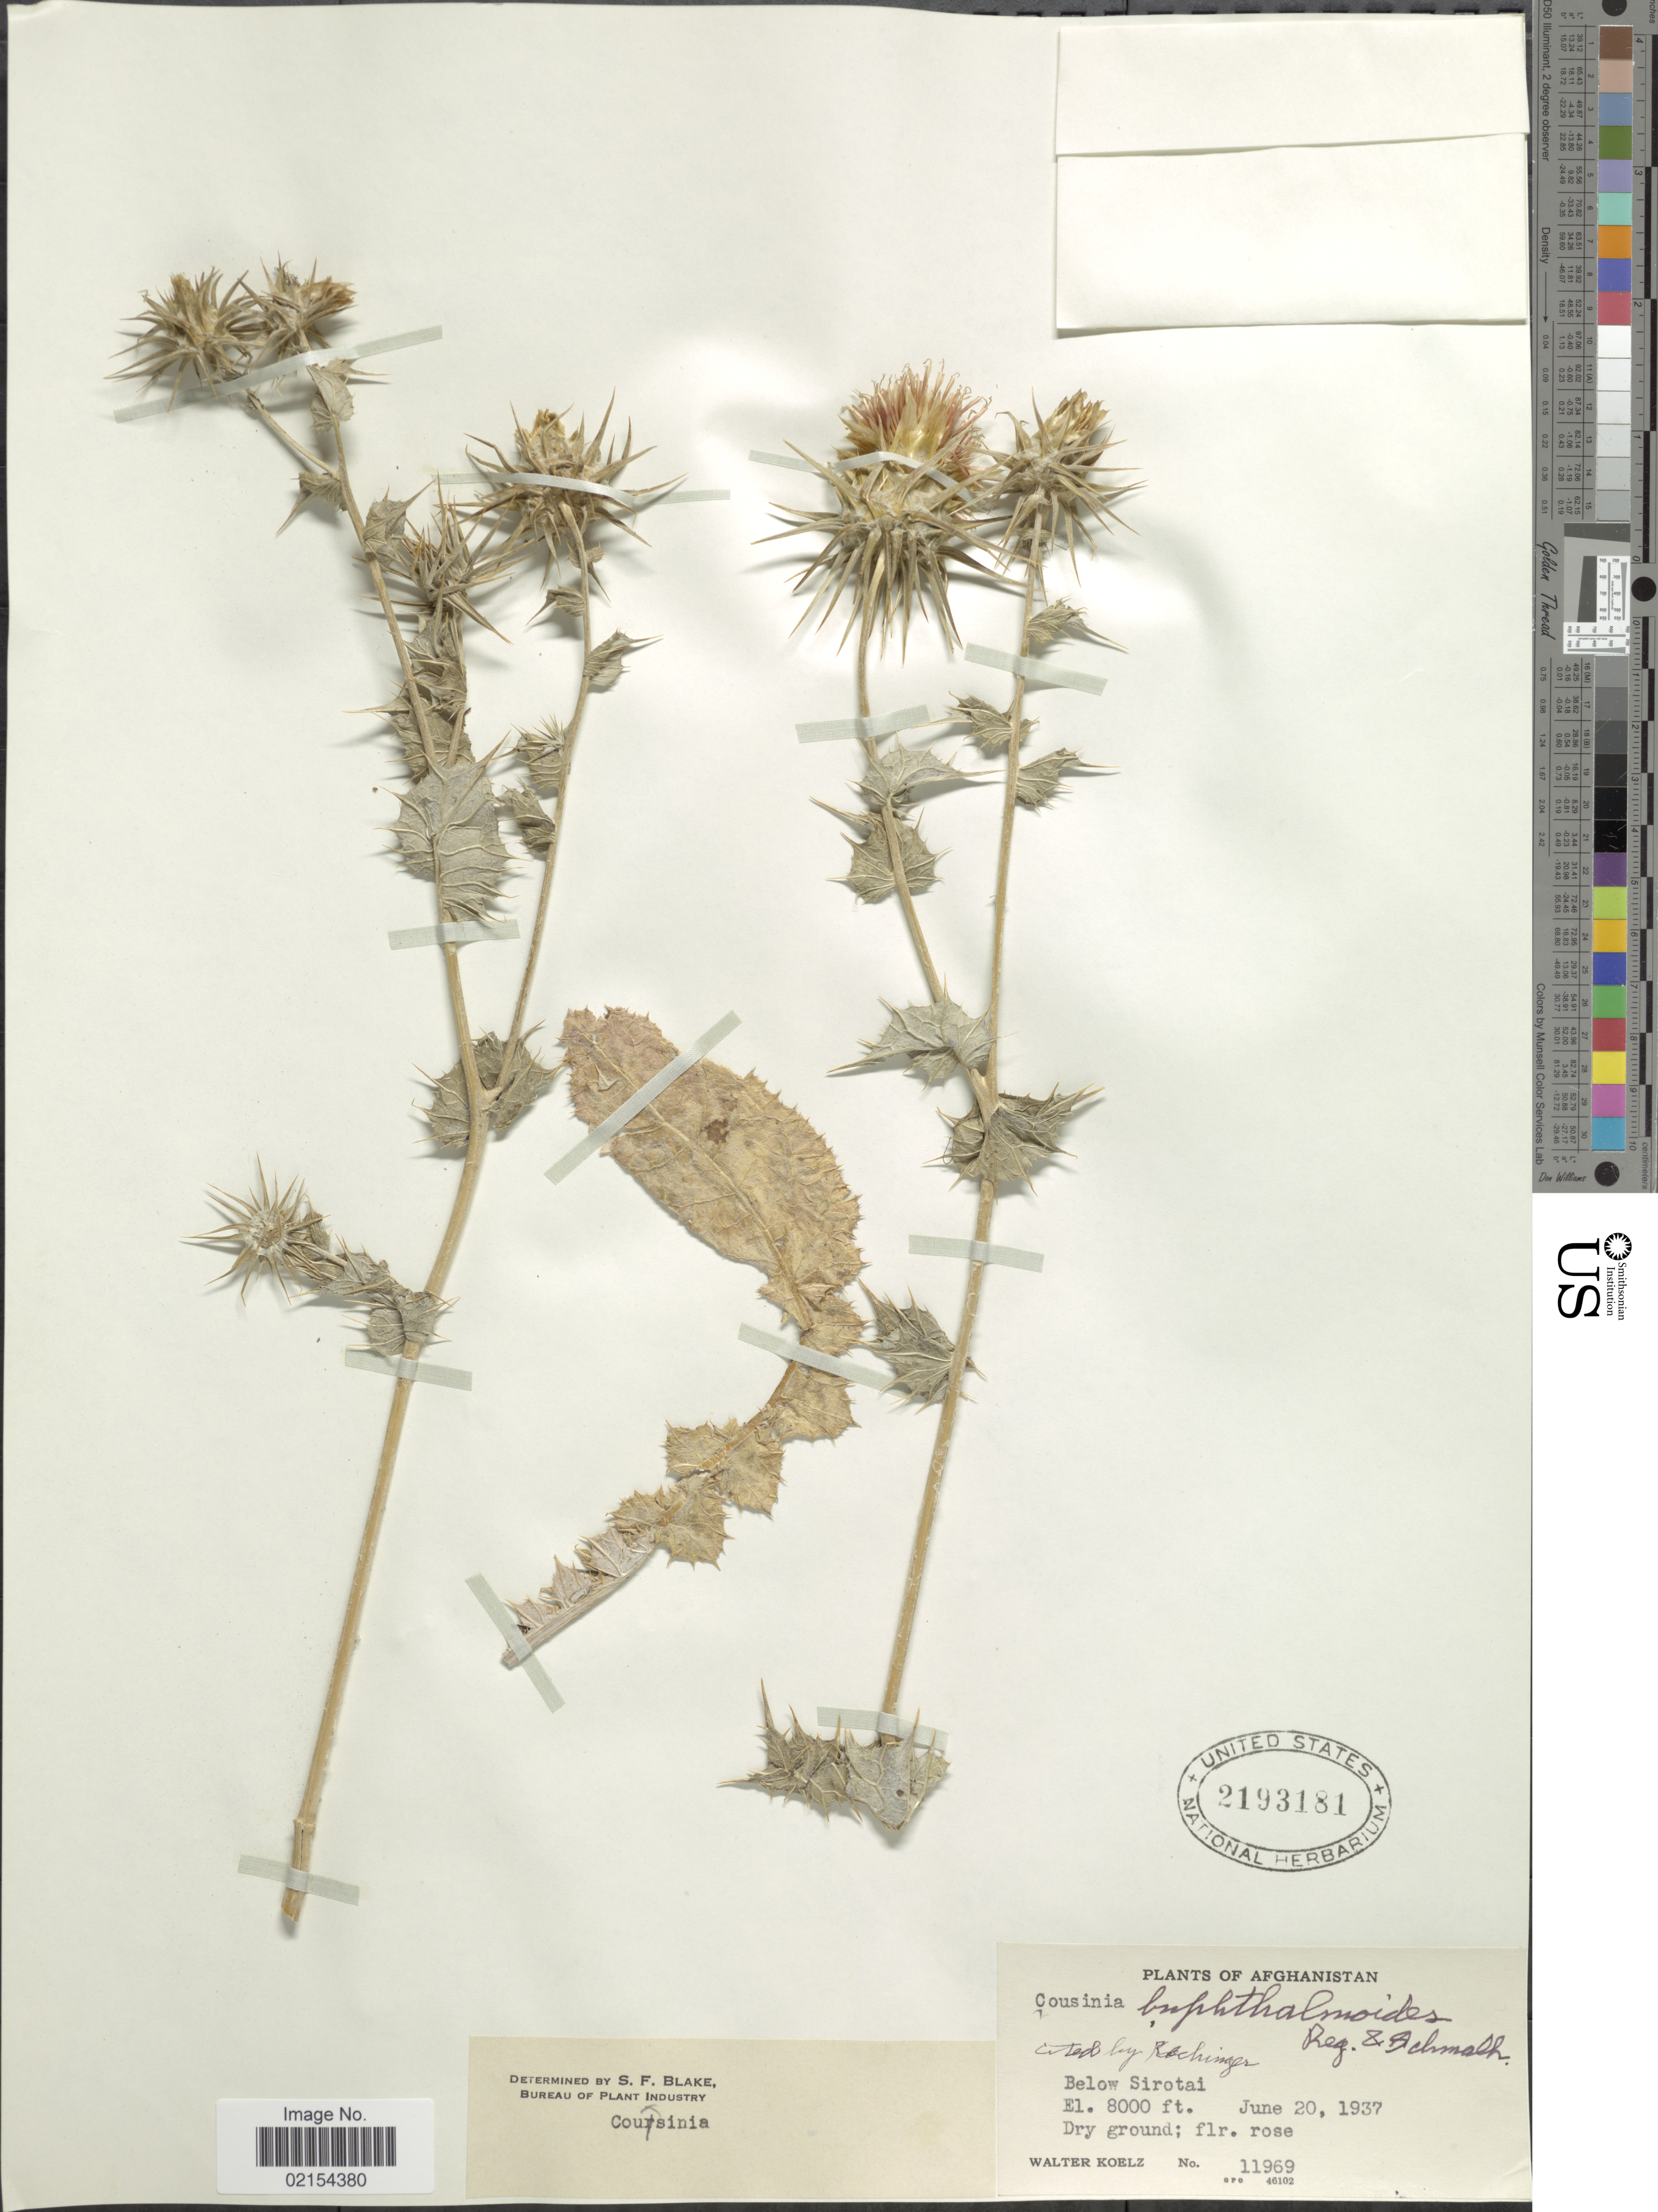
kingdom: Plantae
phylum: Tracheophyta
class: Magnoliopsida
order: Asterales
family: Asteraceae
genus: Cousinia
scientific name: Cousinia buphthalmoides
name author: Regel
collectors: W. N. Koelz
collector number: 11969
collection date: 1937-06-20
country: Afghanistan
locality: Below Sirotai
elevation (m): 2438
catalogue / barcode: US 2193181